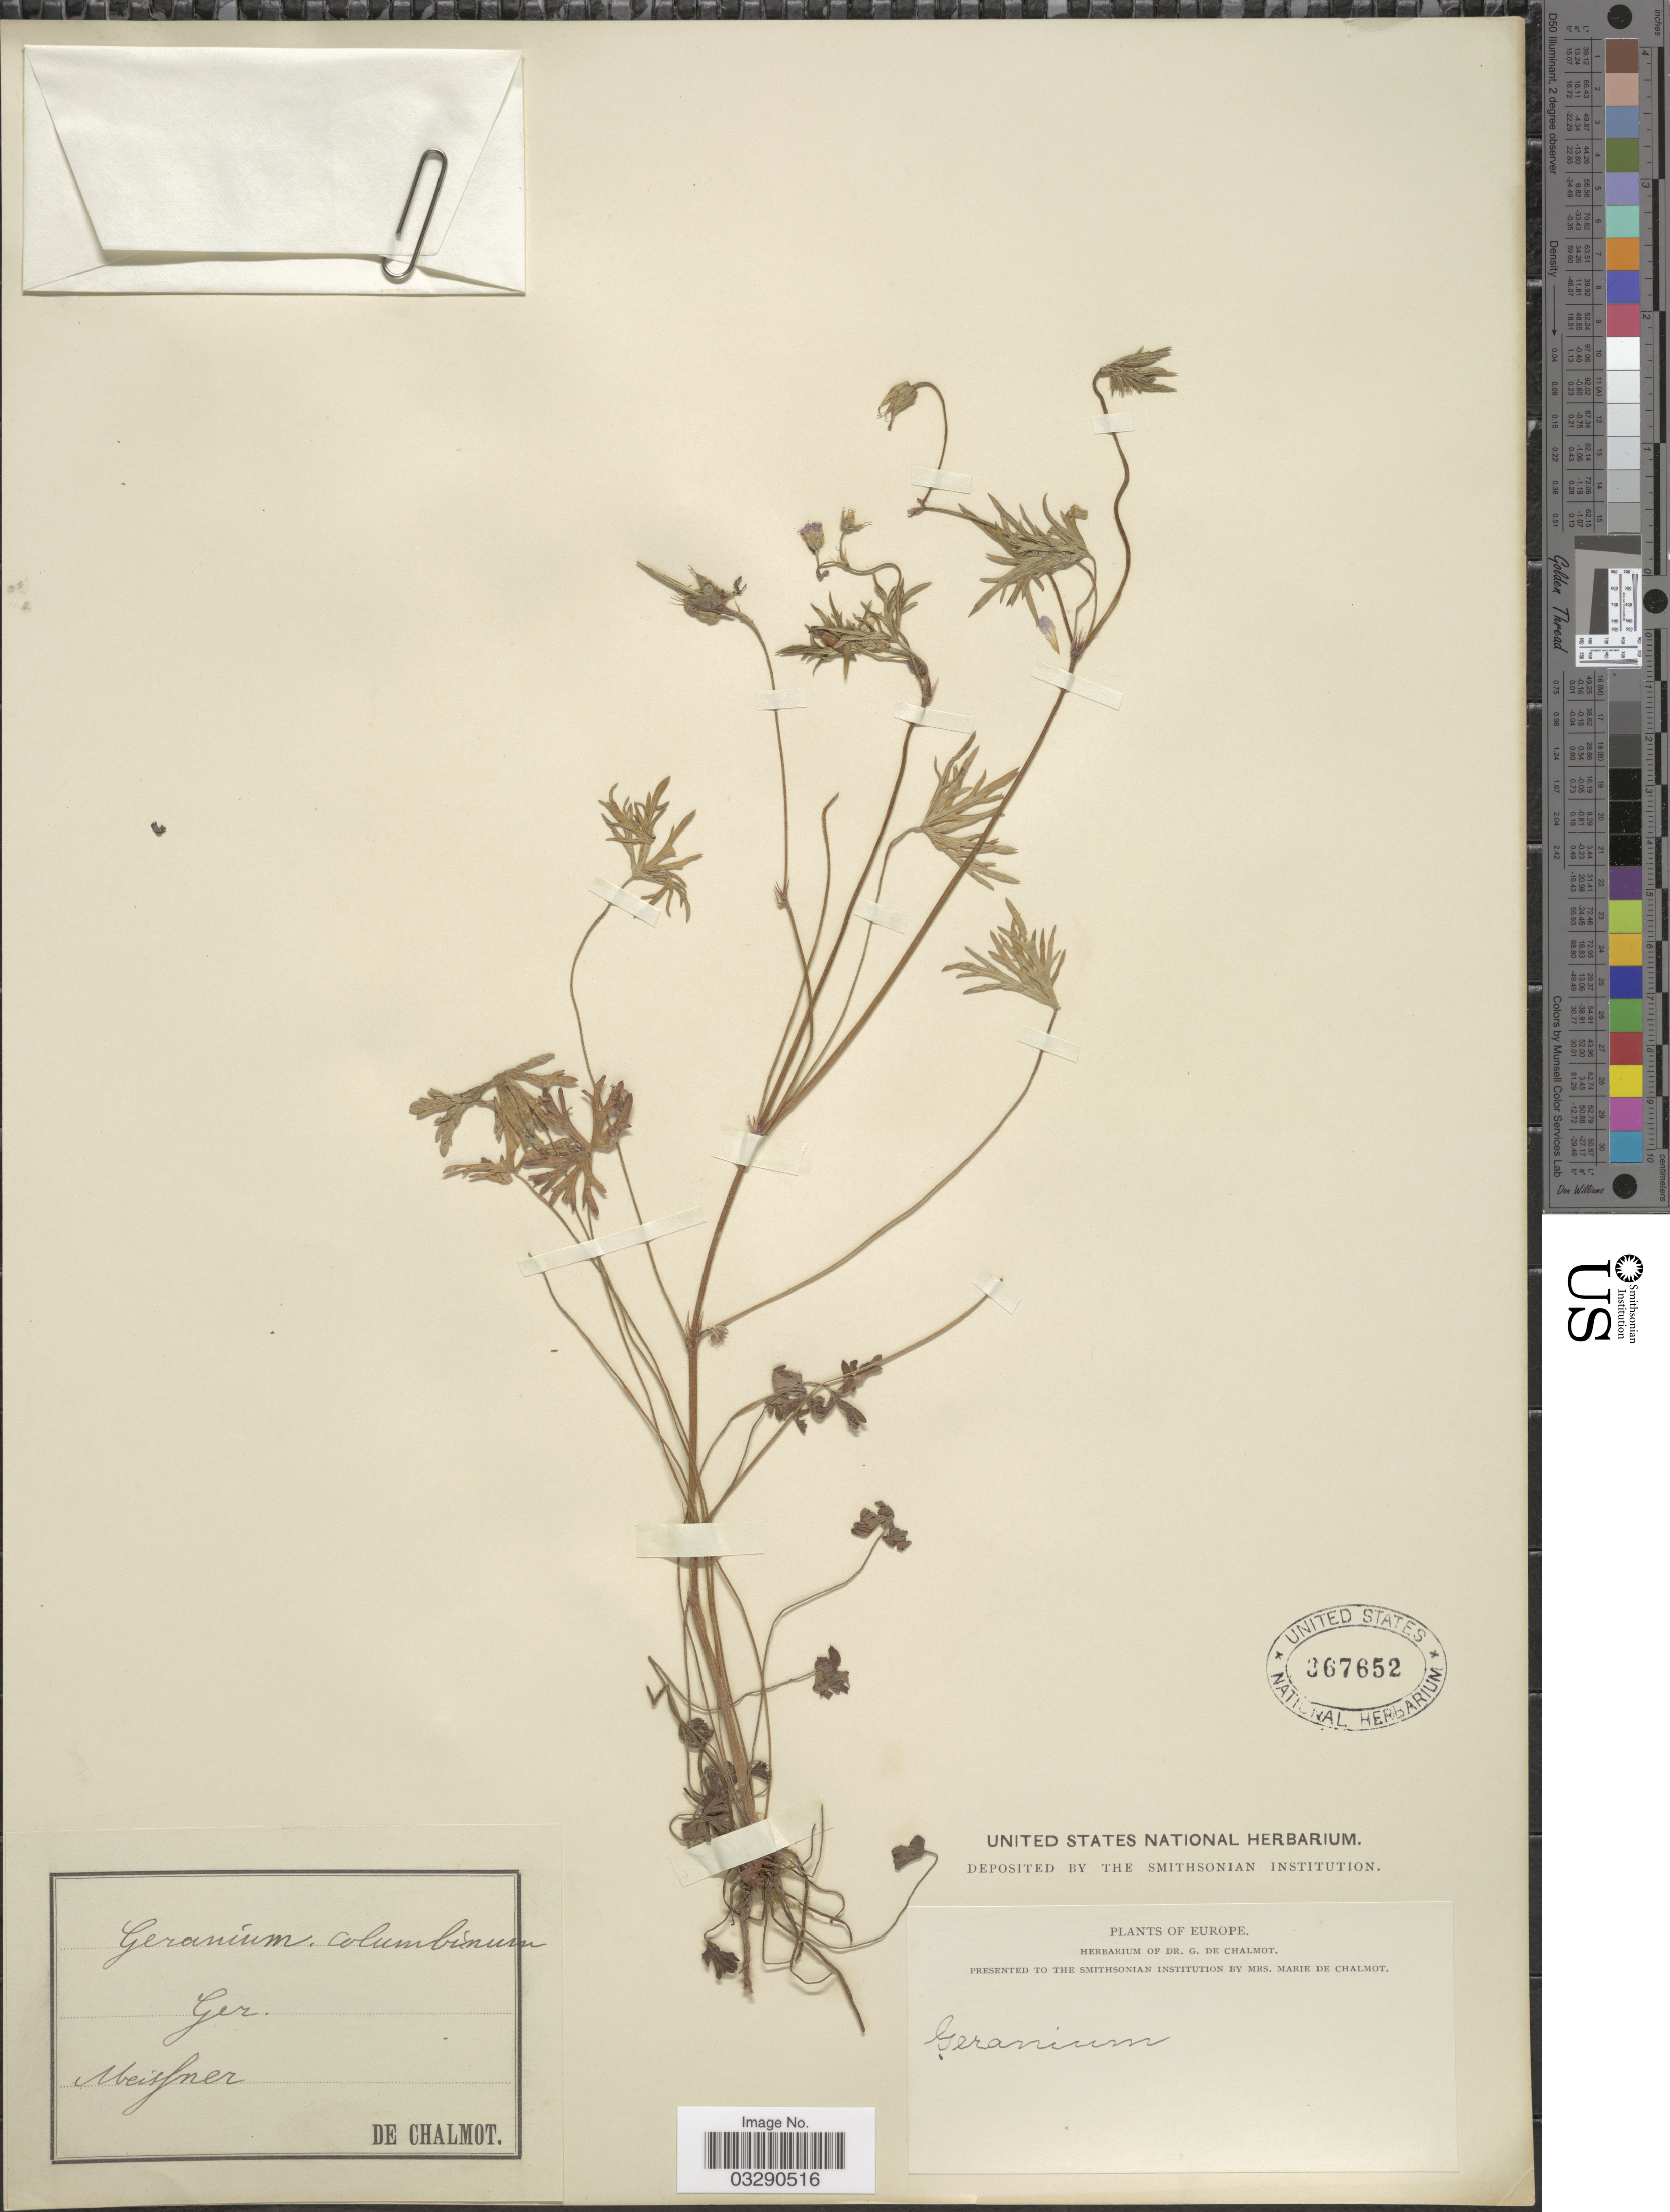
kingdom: Plantae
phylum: Tracheophyta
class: Magnoliopsida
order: Geraniales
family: Geraniaceae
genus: Geranium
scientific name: Geranium columbinum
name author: L.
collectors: G. de Chalmot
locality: Europe. Meissner.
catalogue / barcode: US 367652